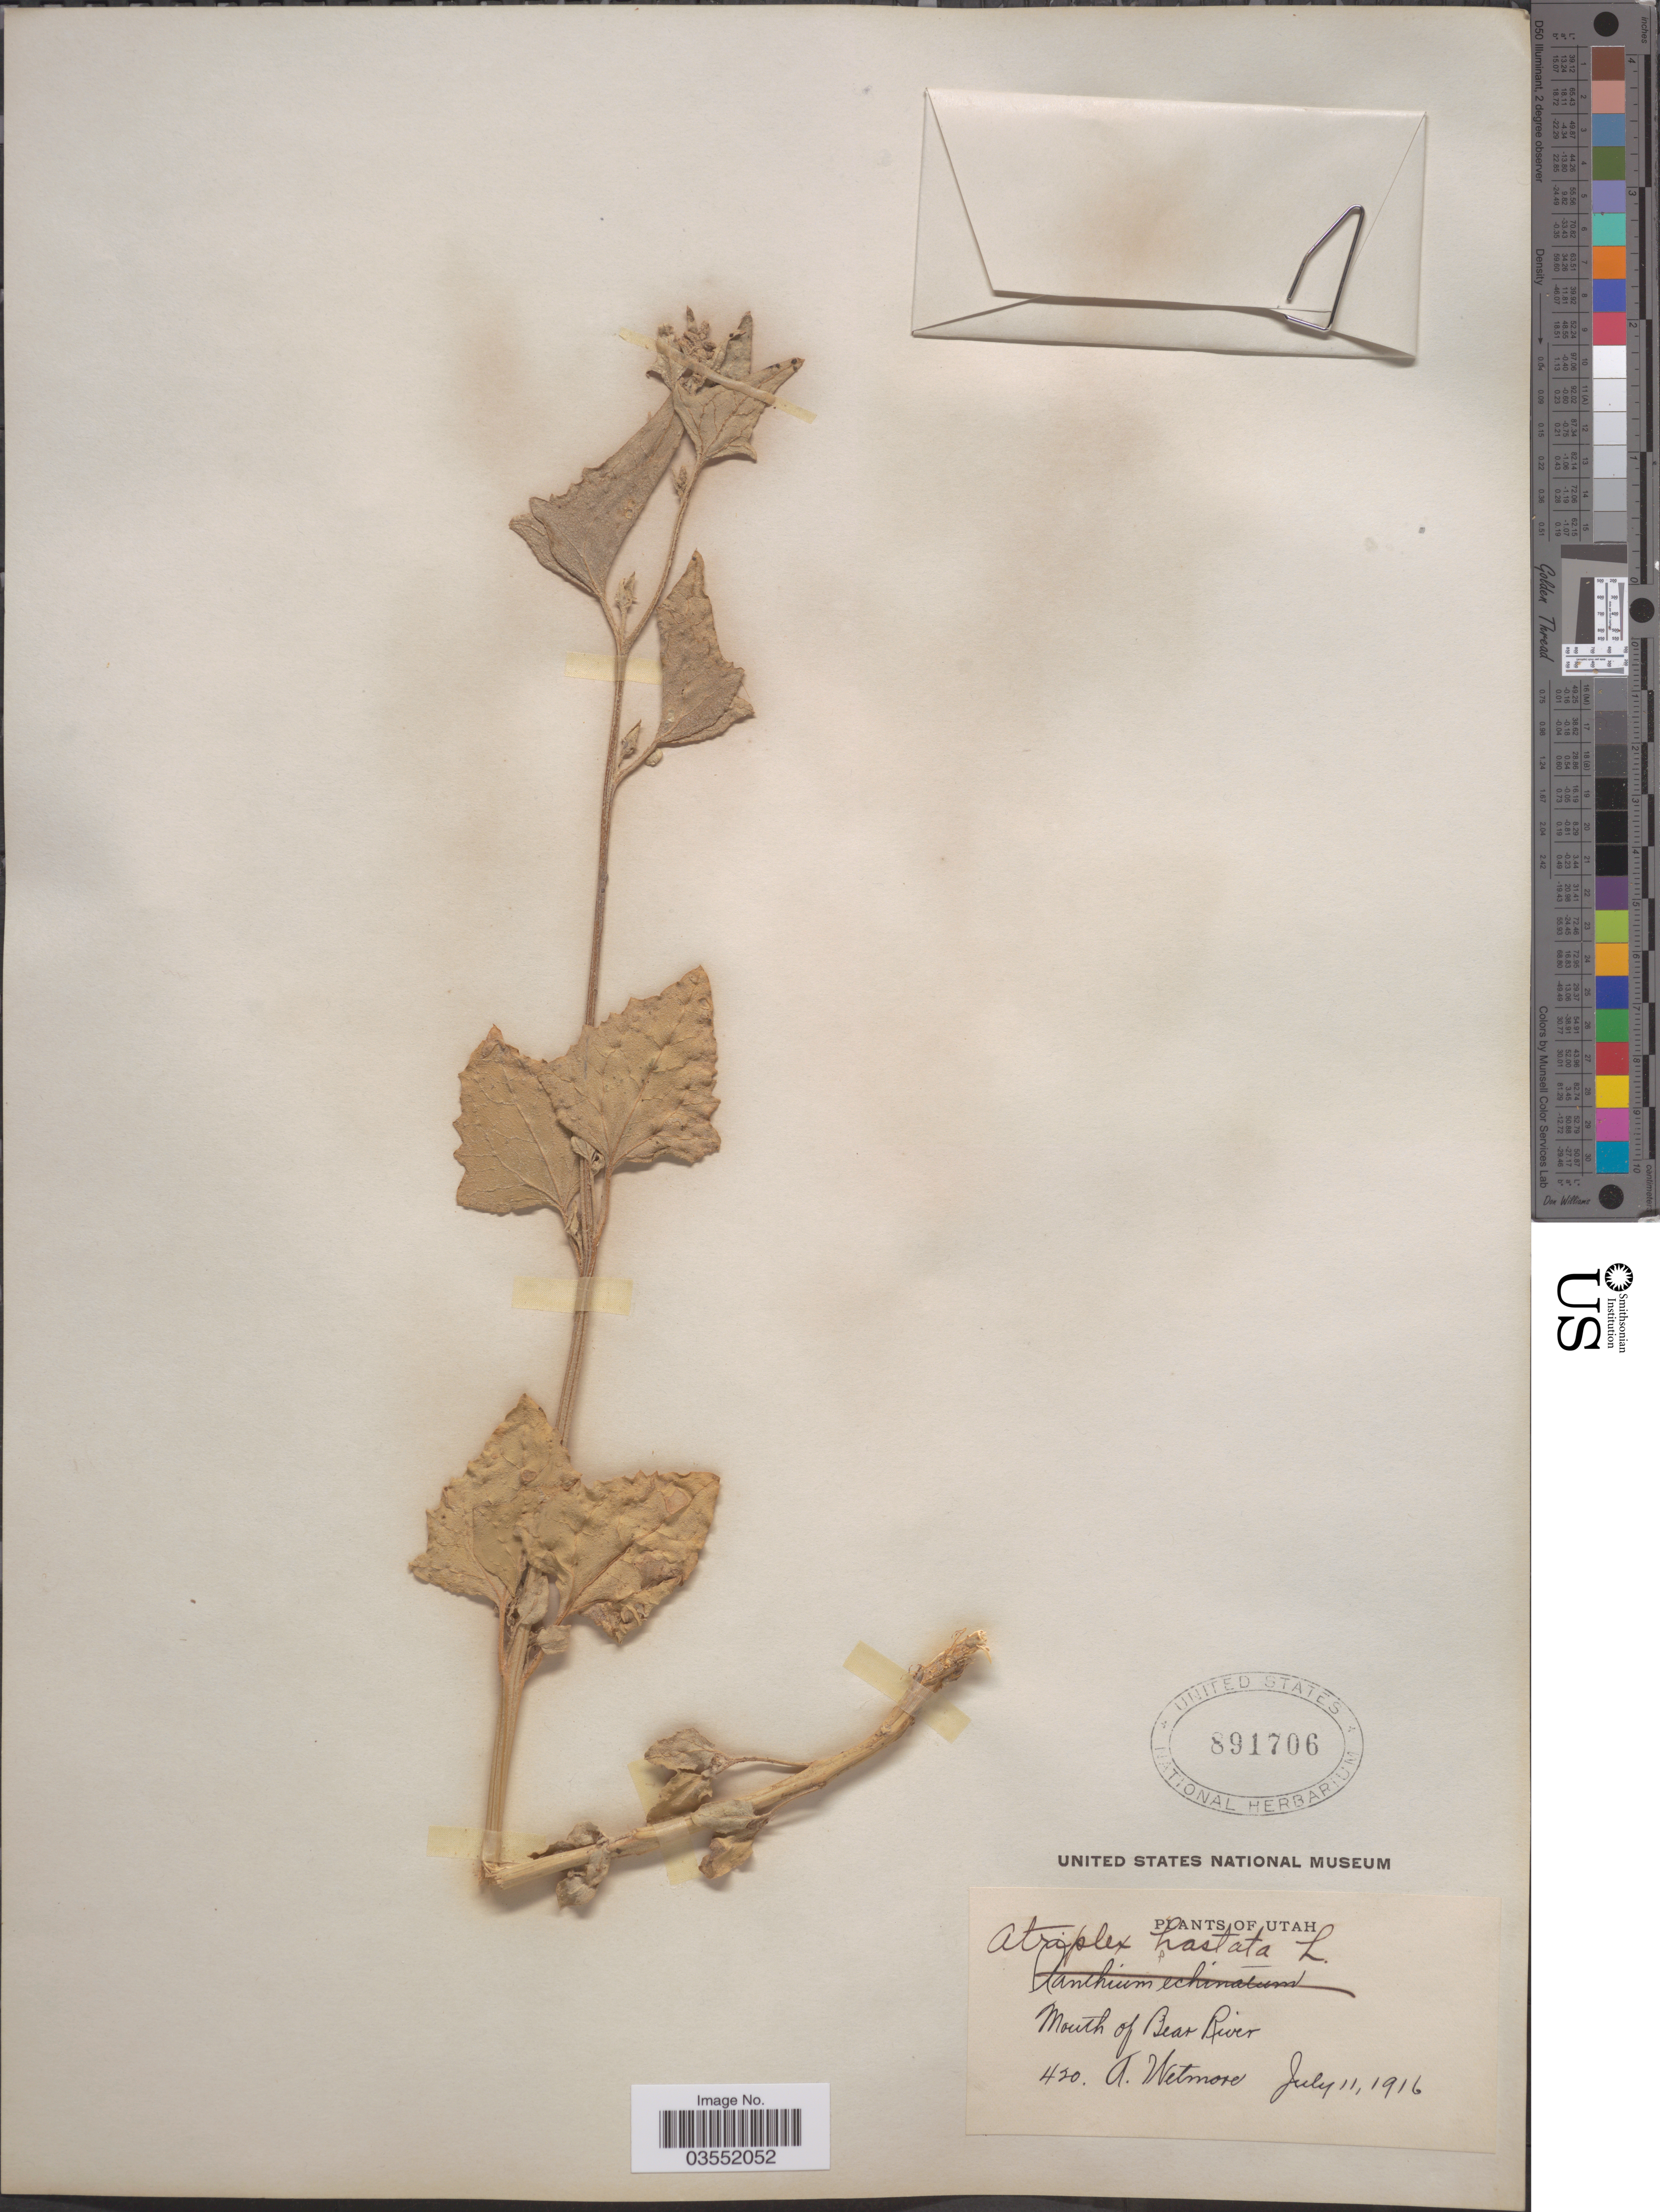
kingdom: Plantae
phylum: Tracheophyta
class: Magnoliopsida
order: Caryophyllales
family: Amaranthaceae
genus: Atriplex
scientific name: Atriplex hastata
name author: L.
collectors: A. Wetmore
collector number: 420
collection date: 1916-07-11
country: United States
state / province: Utah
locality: Mouth of Bear River.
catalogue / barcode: US 891706